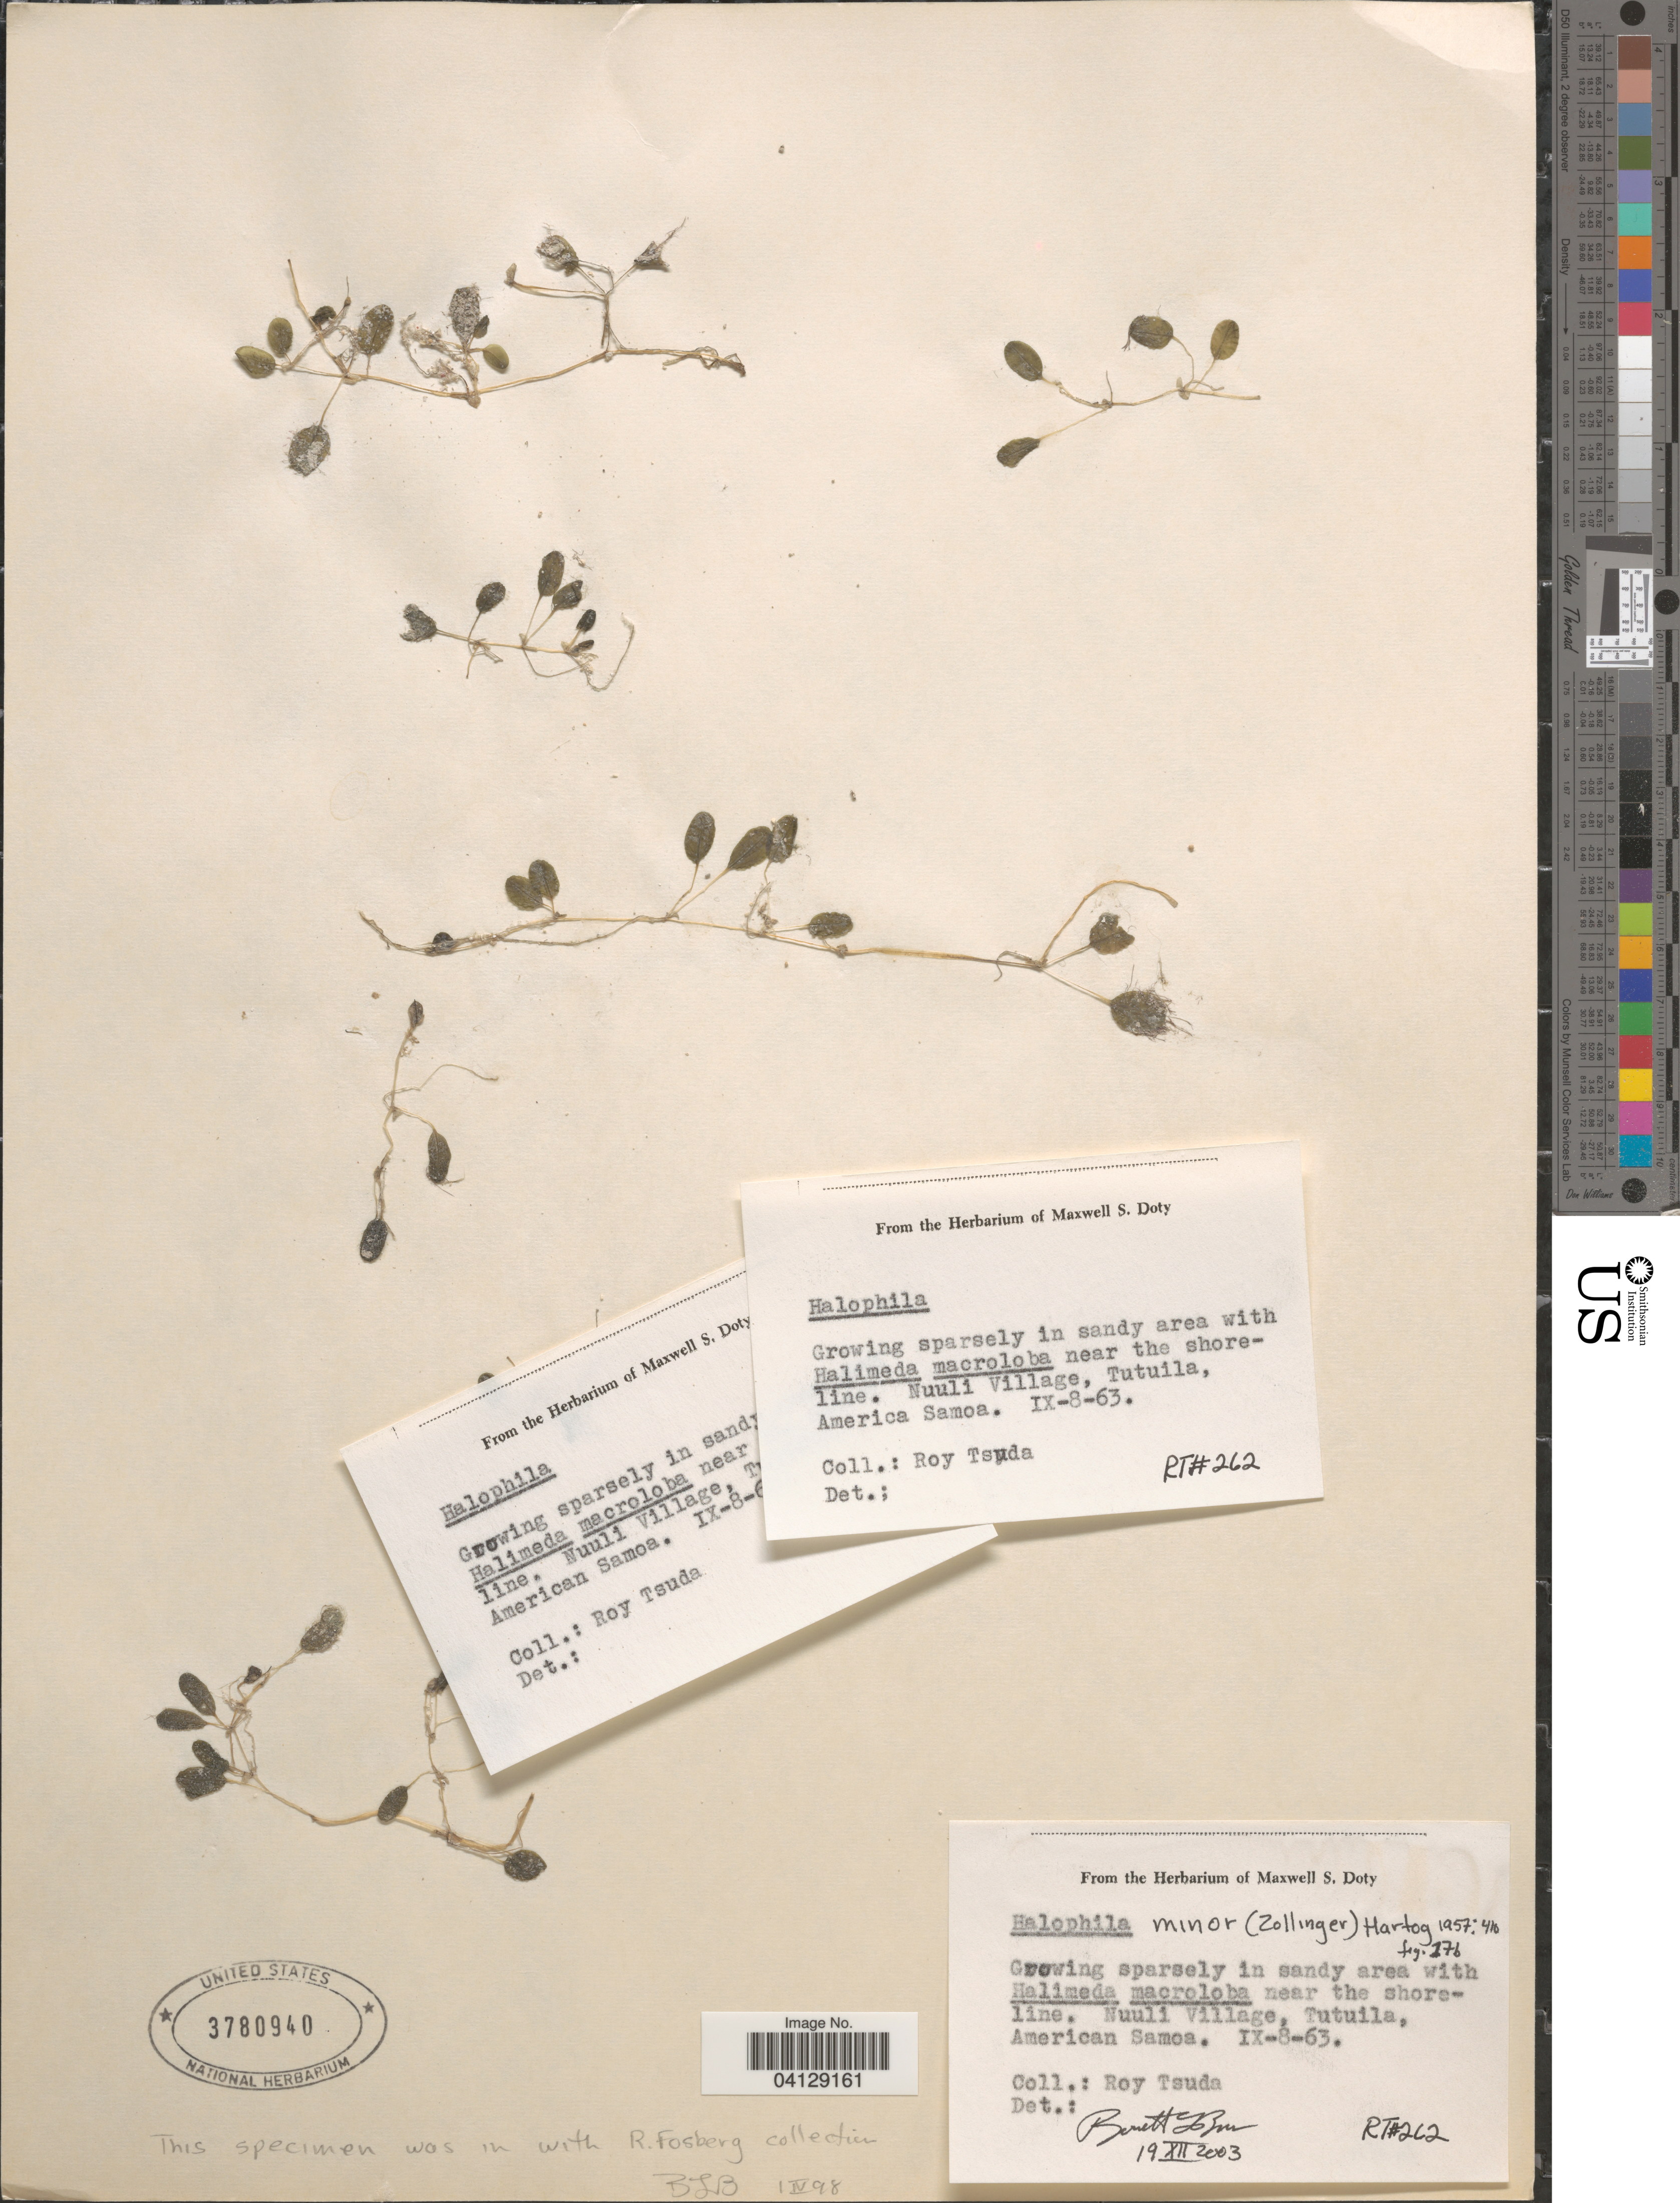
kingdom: Plantae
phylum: Tracheophyta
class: Liliopsida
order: Alismatales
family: Hydrocharitaceae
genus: Halophila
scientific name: Halophila minor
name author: (Zoll.) Hartog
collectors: R. Tsuda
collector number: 262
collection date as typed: Transcribed d/m/y: 8/9/63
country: American Samoa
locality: Nuuli Village, Tutuila.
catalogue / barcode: US 3780940